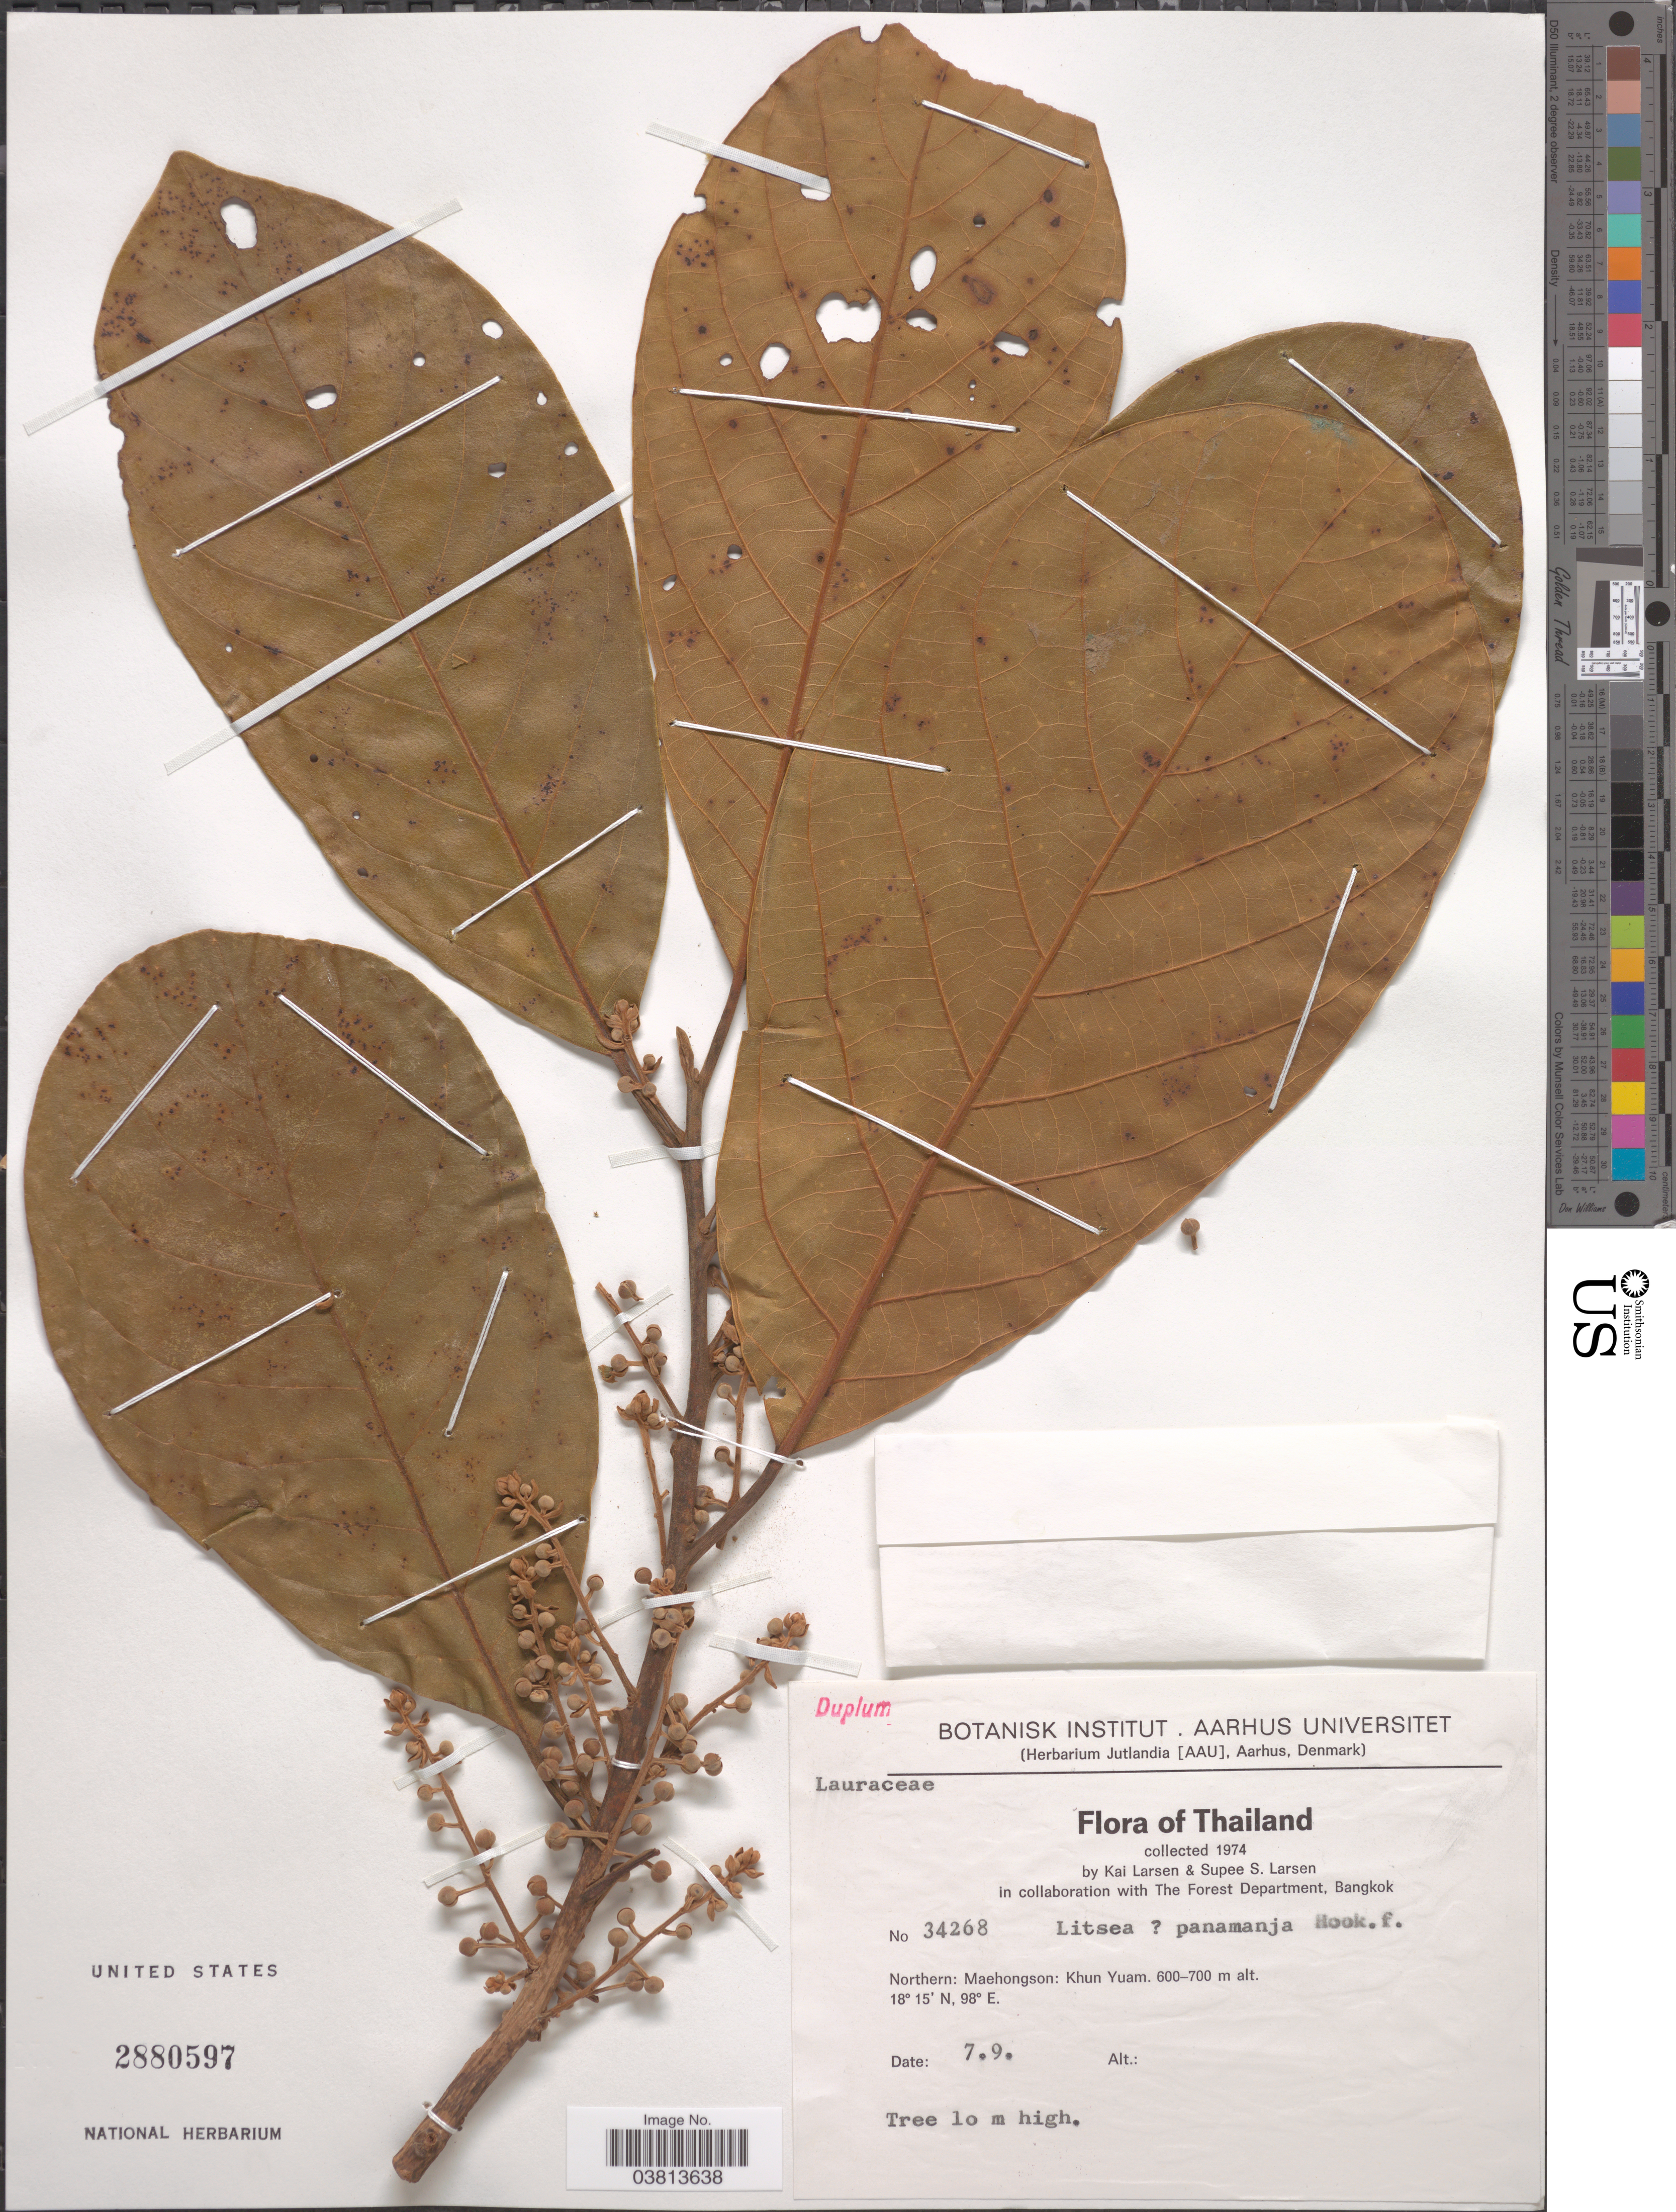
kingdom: Plantae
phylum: Tracheophyta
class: Magnoliopsida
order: Laurales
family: Lauraceae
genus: Litsea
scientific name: Litsea panamanja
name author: (Buch.-Ham. ex Nees) Hook. f.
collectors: K. Larsen & S. Larsen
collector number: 34268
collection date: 1974-09-07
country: Thailand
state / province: Mae Hong Son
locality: Northern: Maehongson: Khun Yuam.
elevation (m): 600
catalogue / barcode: US 2880597